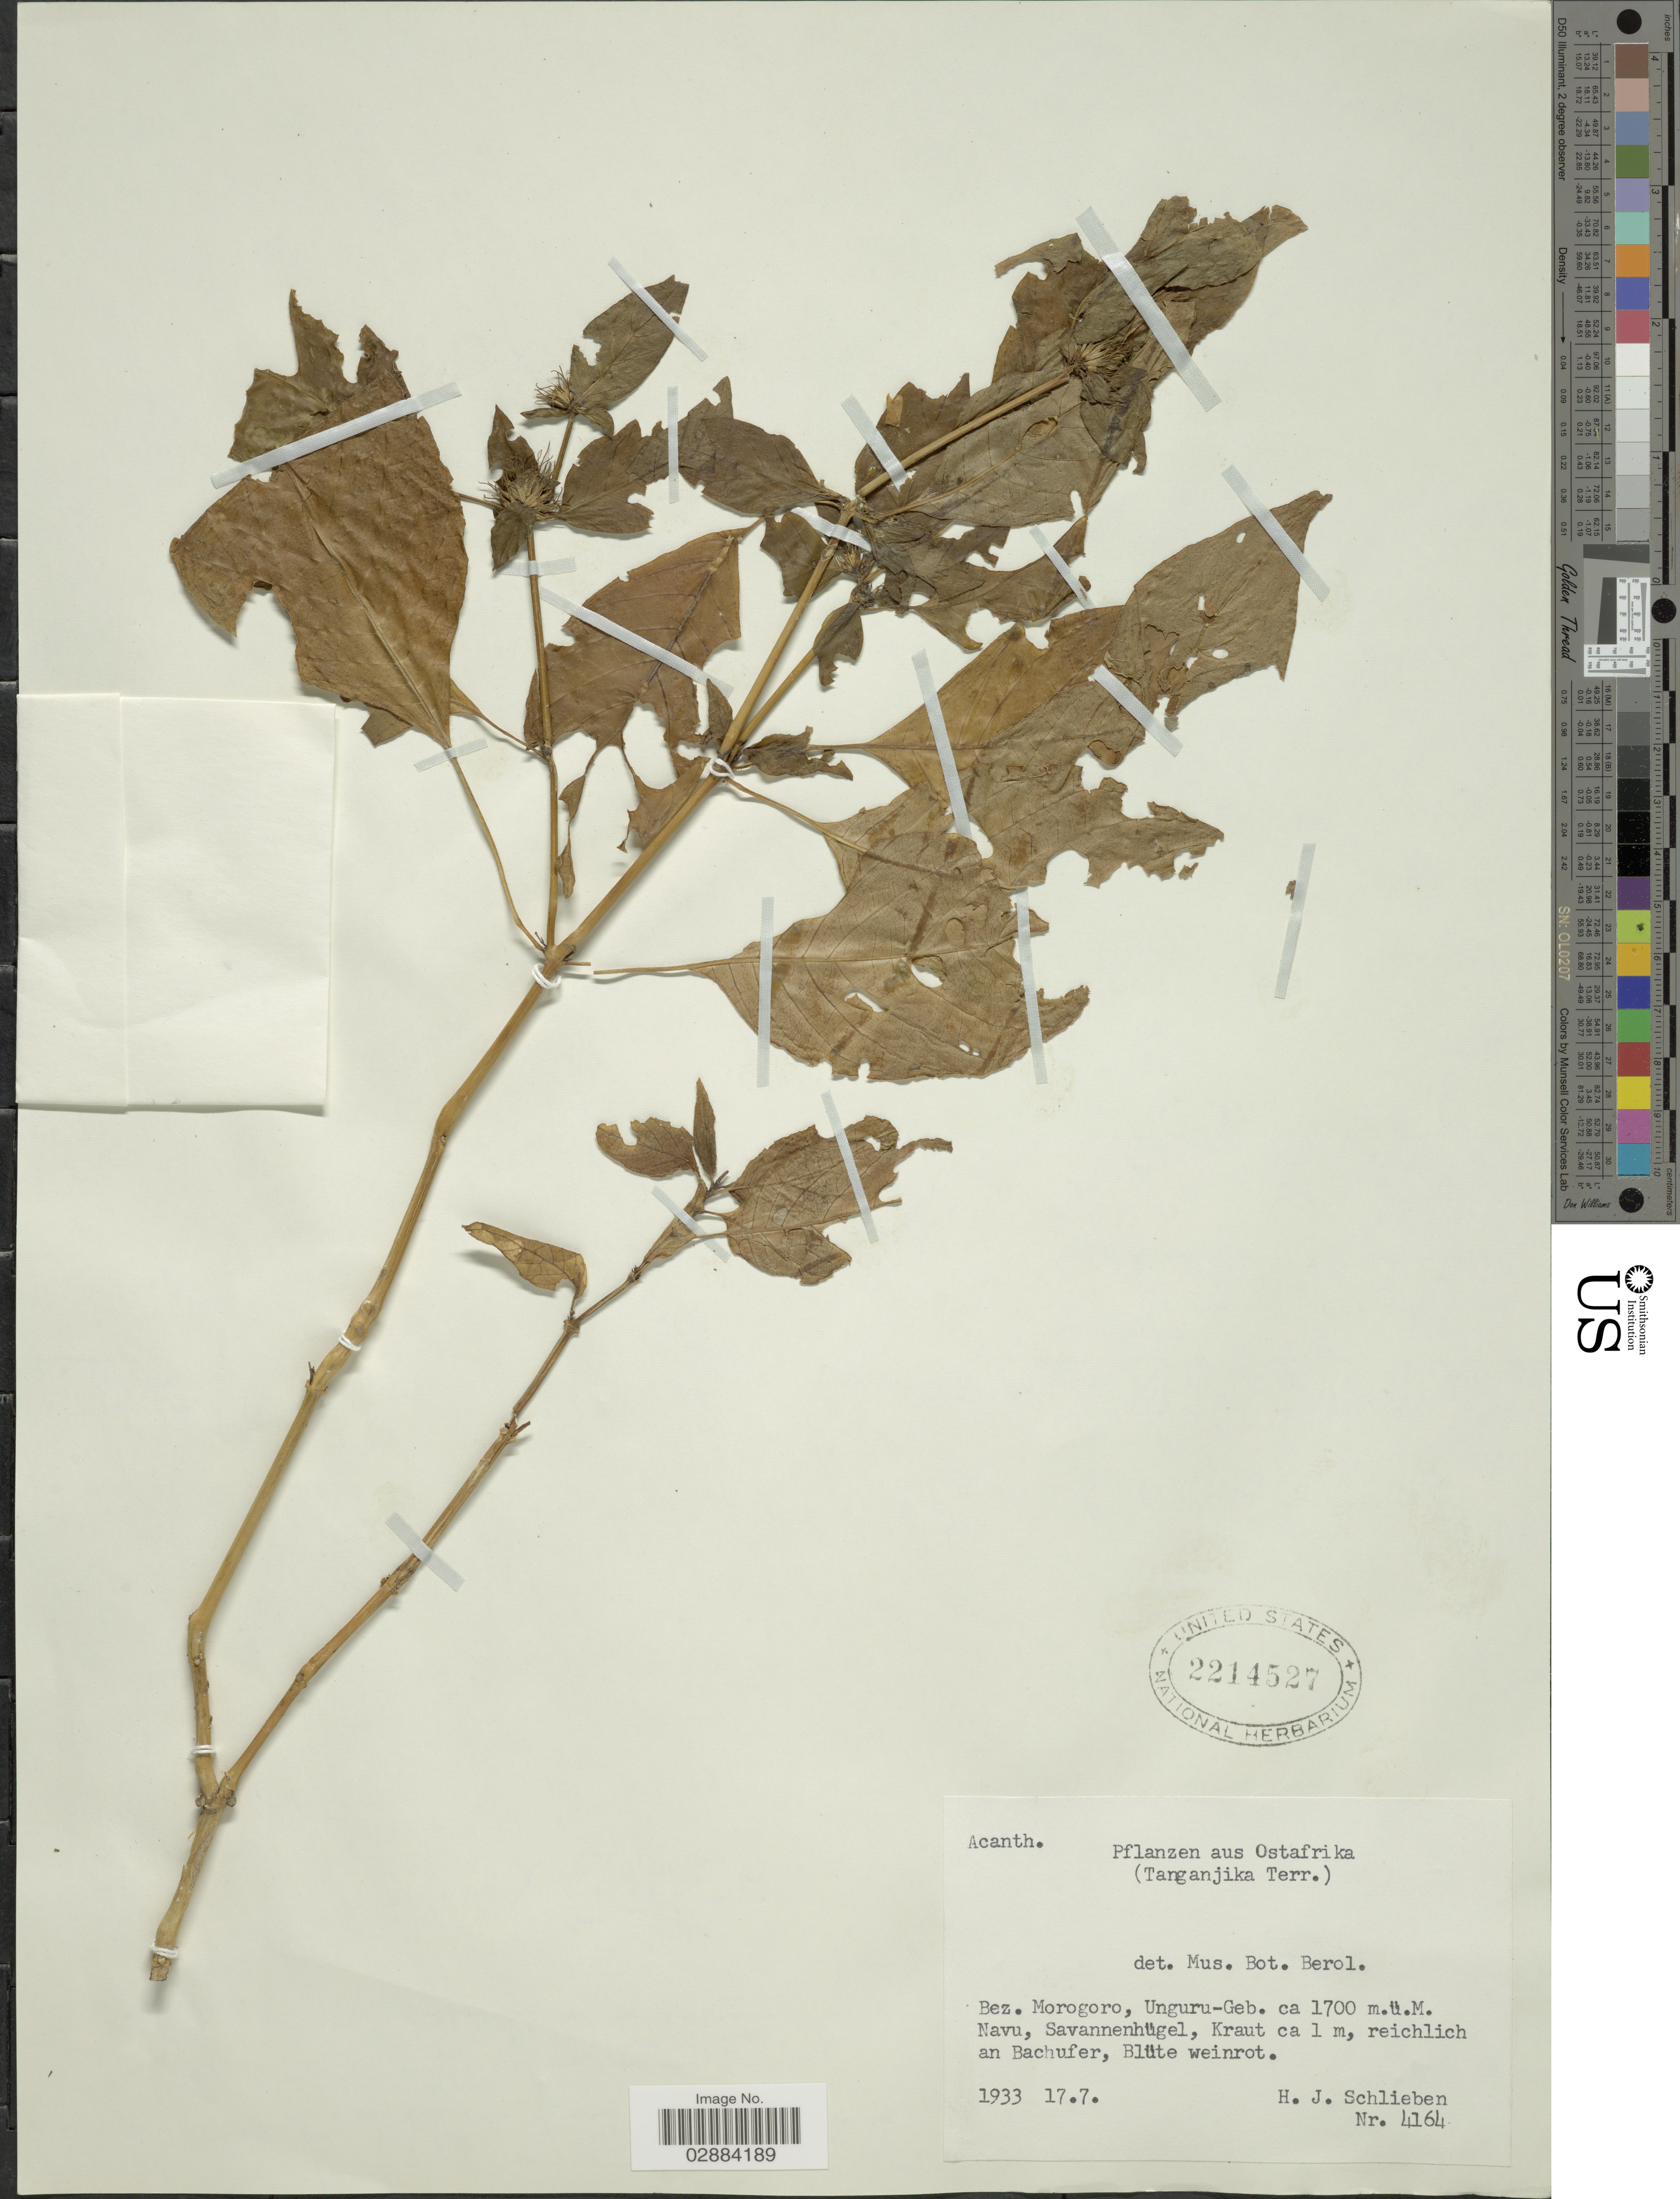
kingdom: Plantae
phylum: Tracheophyta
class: Magnoliopsida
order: Lamiales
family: Acanthaceae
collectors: H. J. Schlieben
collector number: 4164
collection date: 1933-07-17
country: Tanzania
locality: Ostafrika. (Tanganjika Terr.). Bez. Morogoro, Unguru-Geb.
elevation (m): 1700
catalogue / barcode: US 2214527